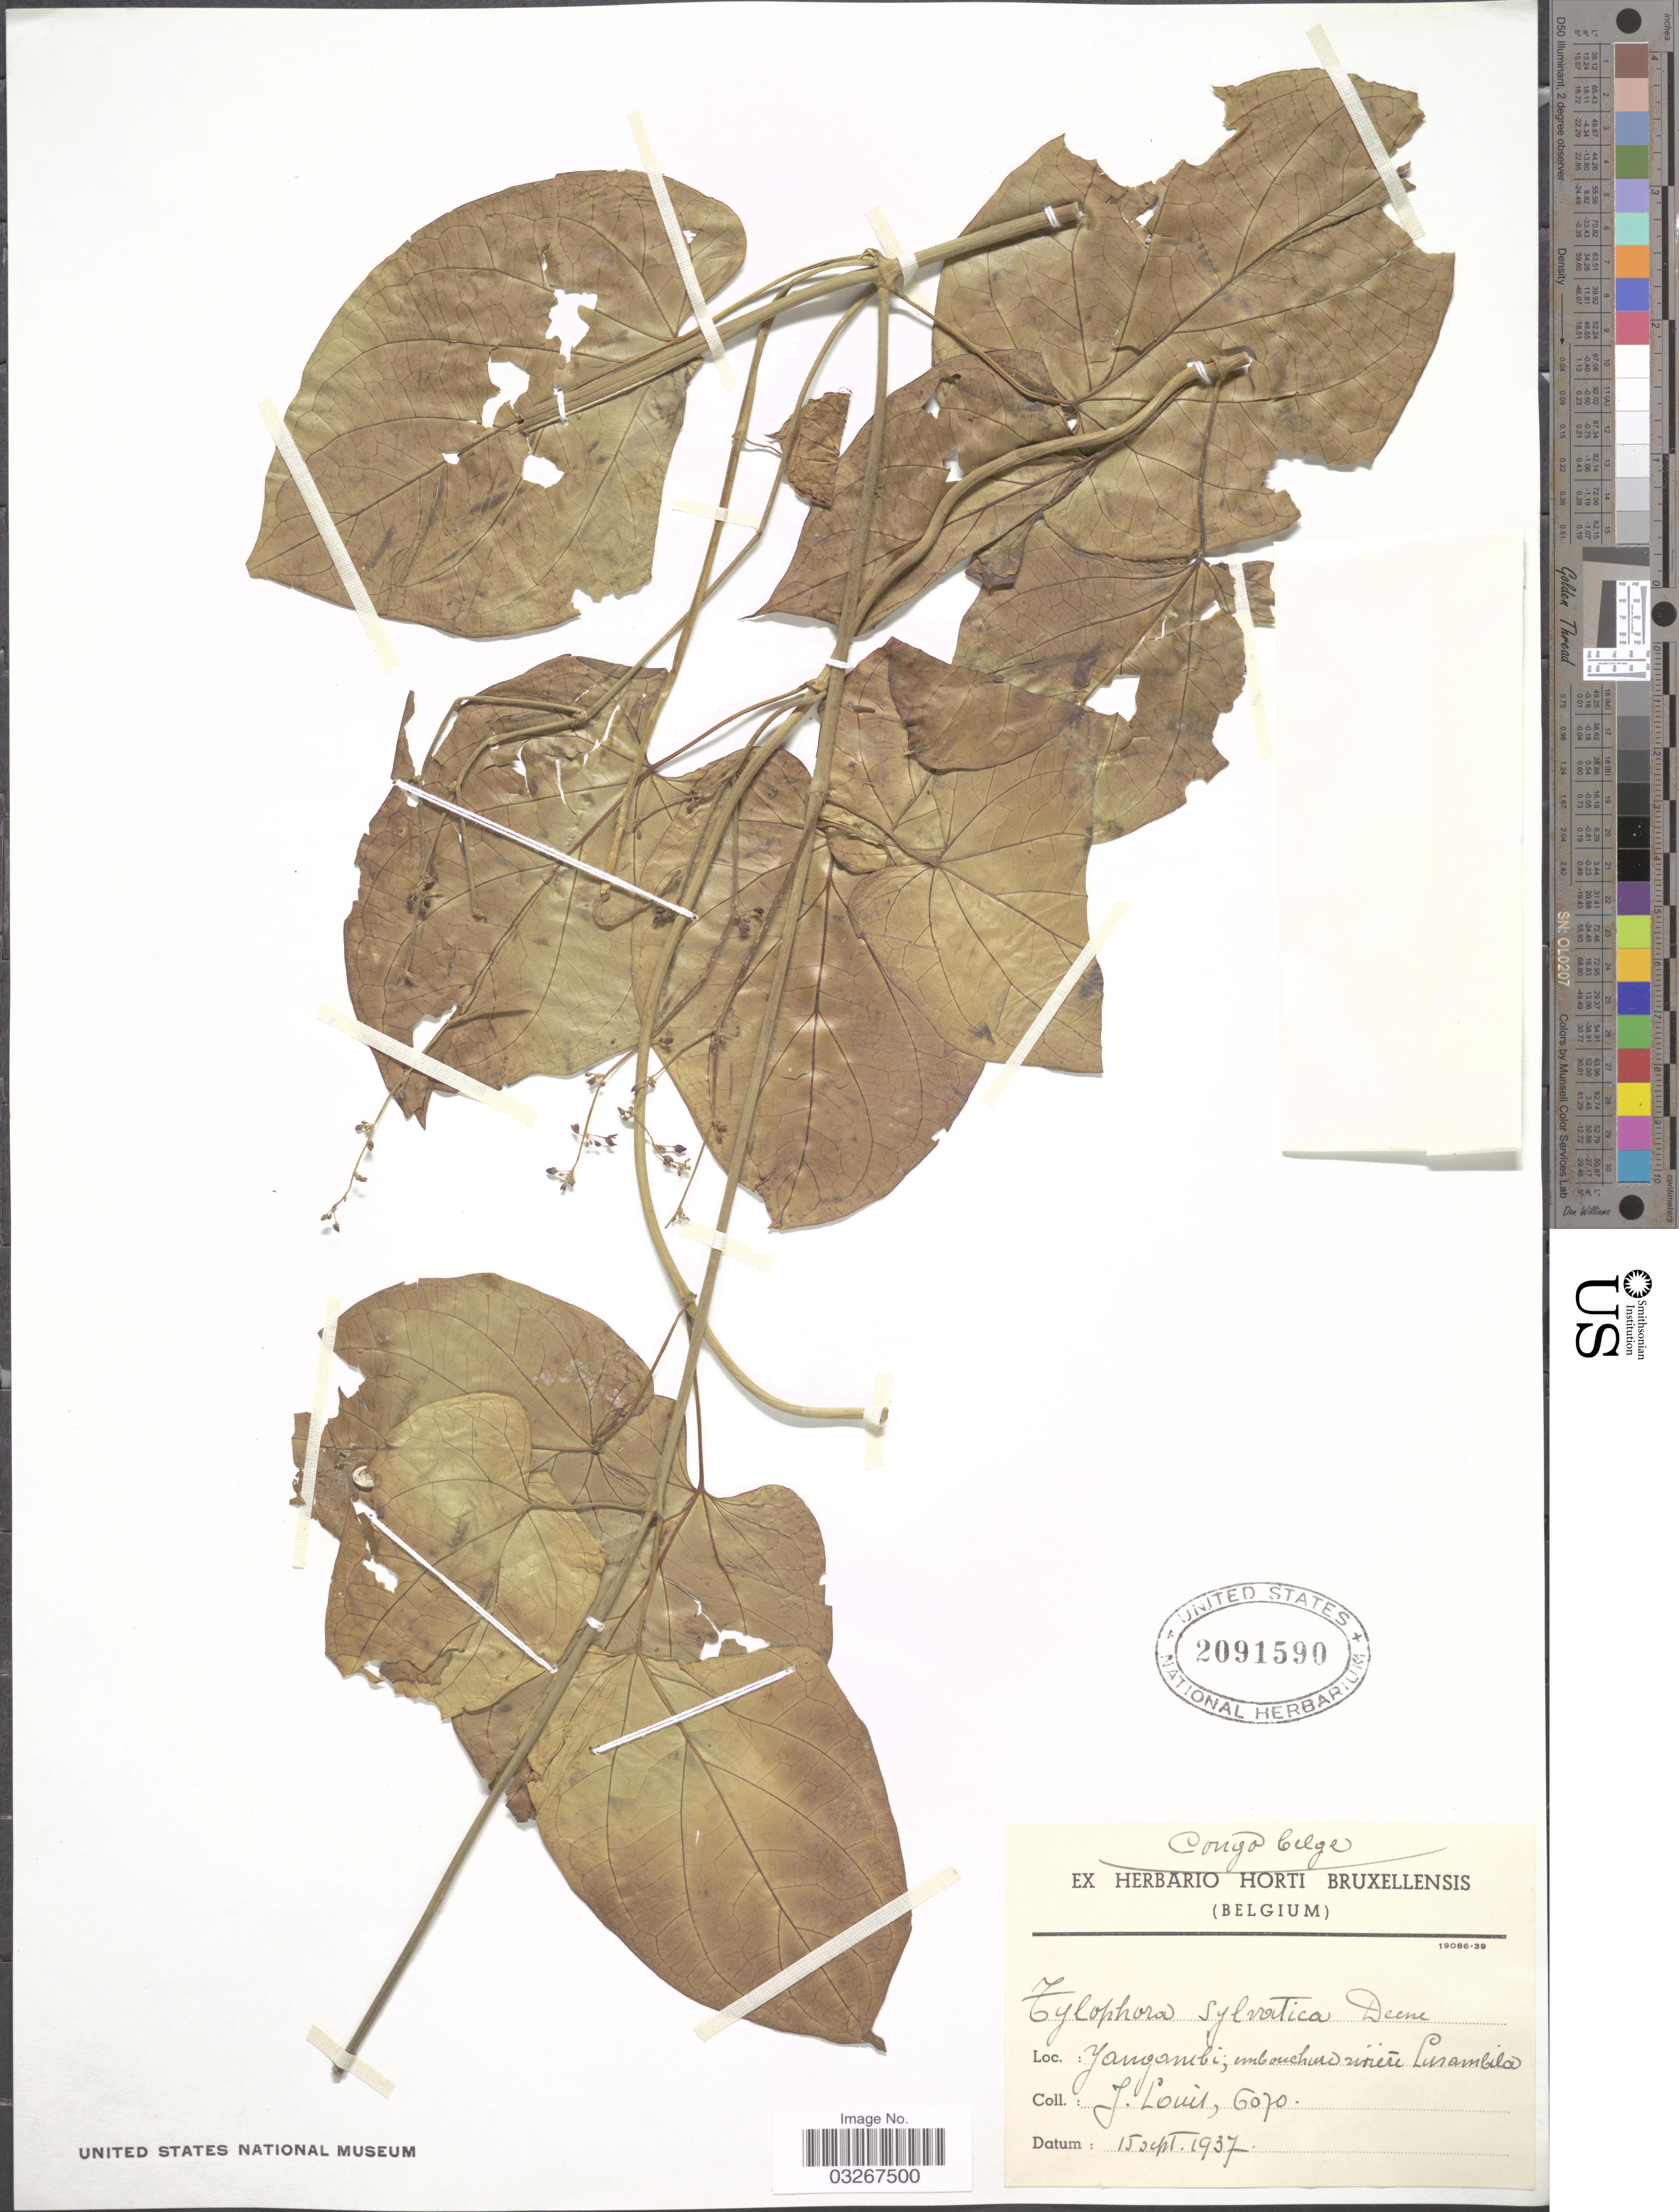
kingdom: Plantae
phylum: Tracheophyta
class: Magnoliopsida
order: Gentianales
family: Apocynaceae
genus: Tylophora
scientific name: Tylophora sylvatica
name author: Decne.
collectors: J. Louis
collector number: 6070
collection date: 1937-09-15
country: Congo, Democratic Republic of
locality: Yangambi; embouchure riviére Lusambila.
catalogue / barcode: US 2091590